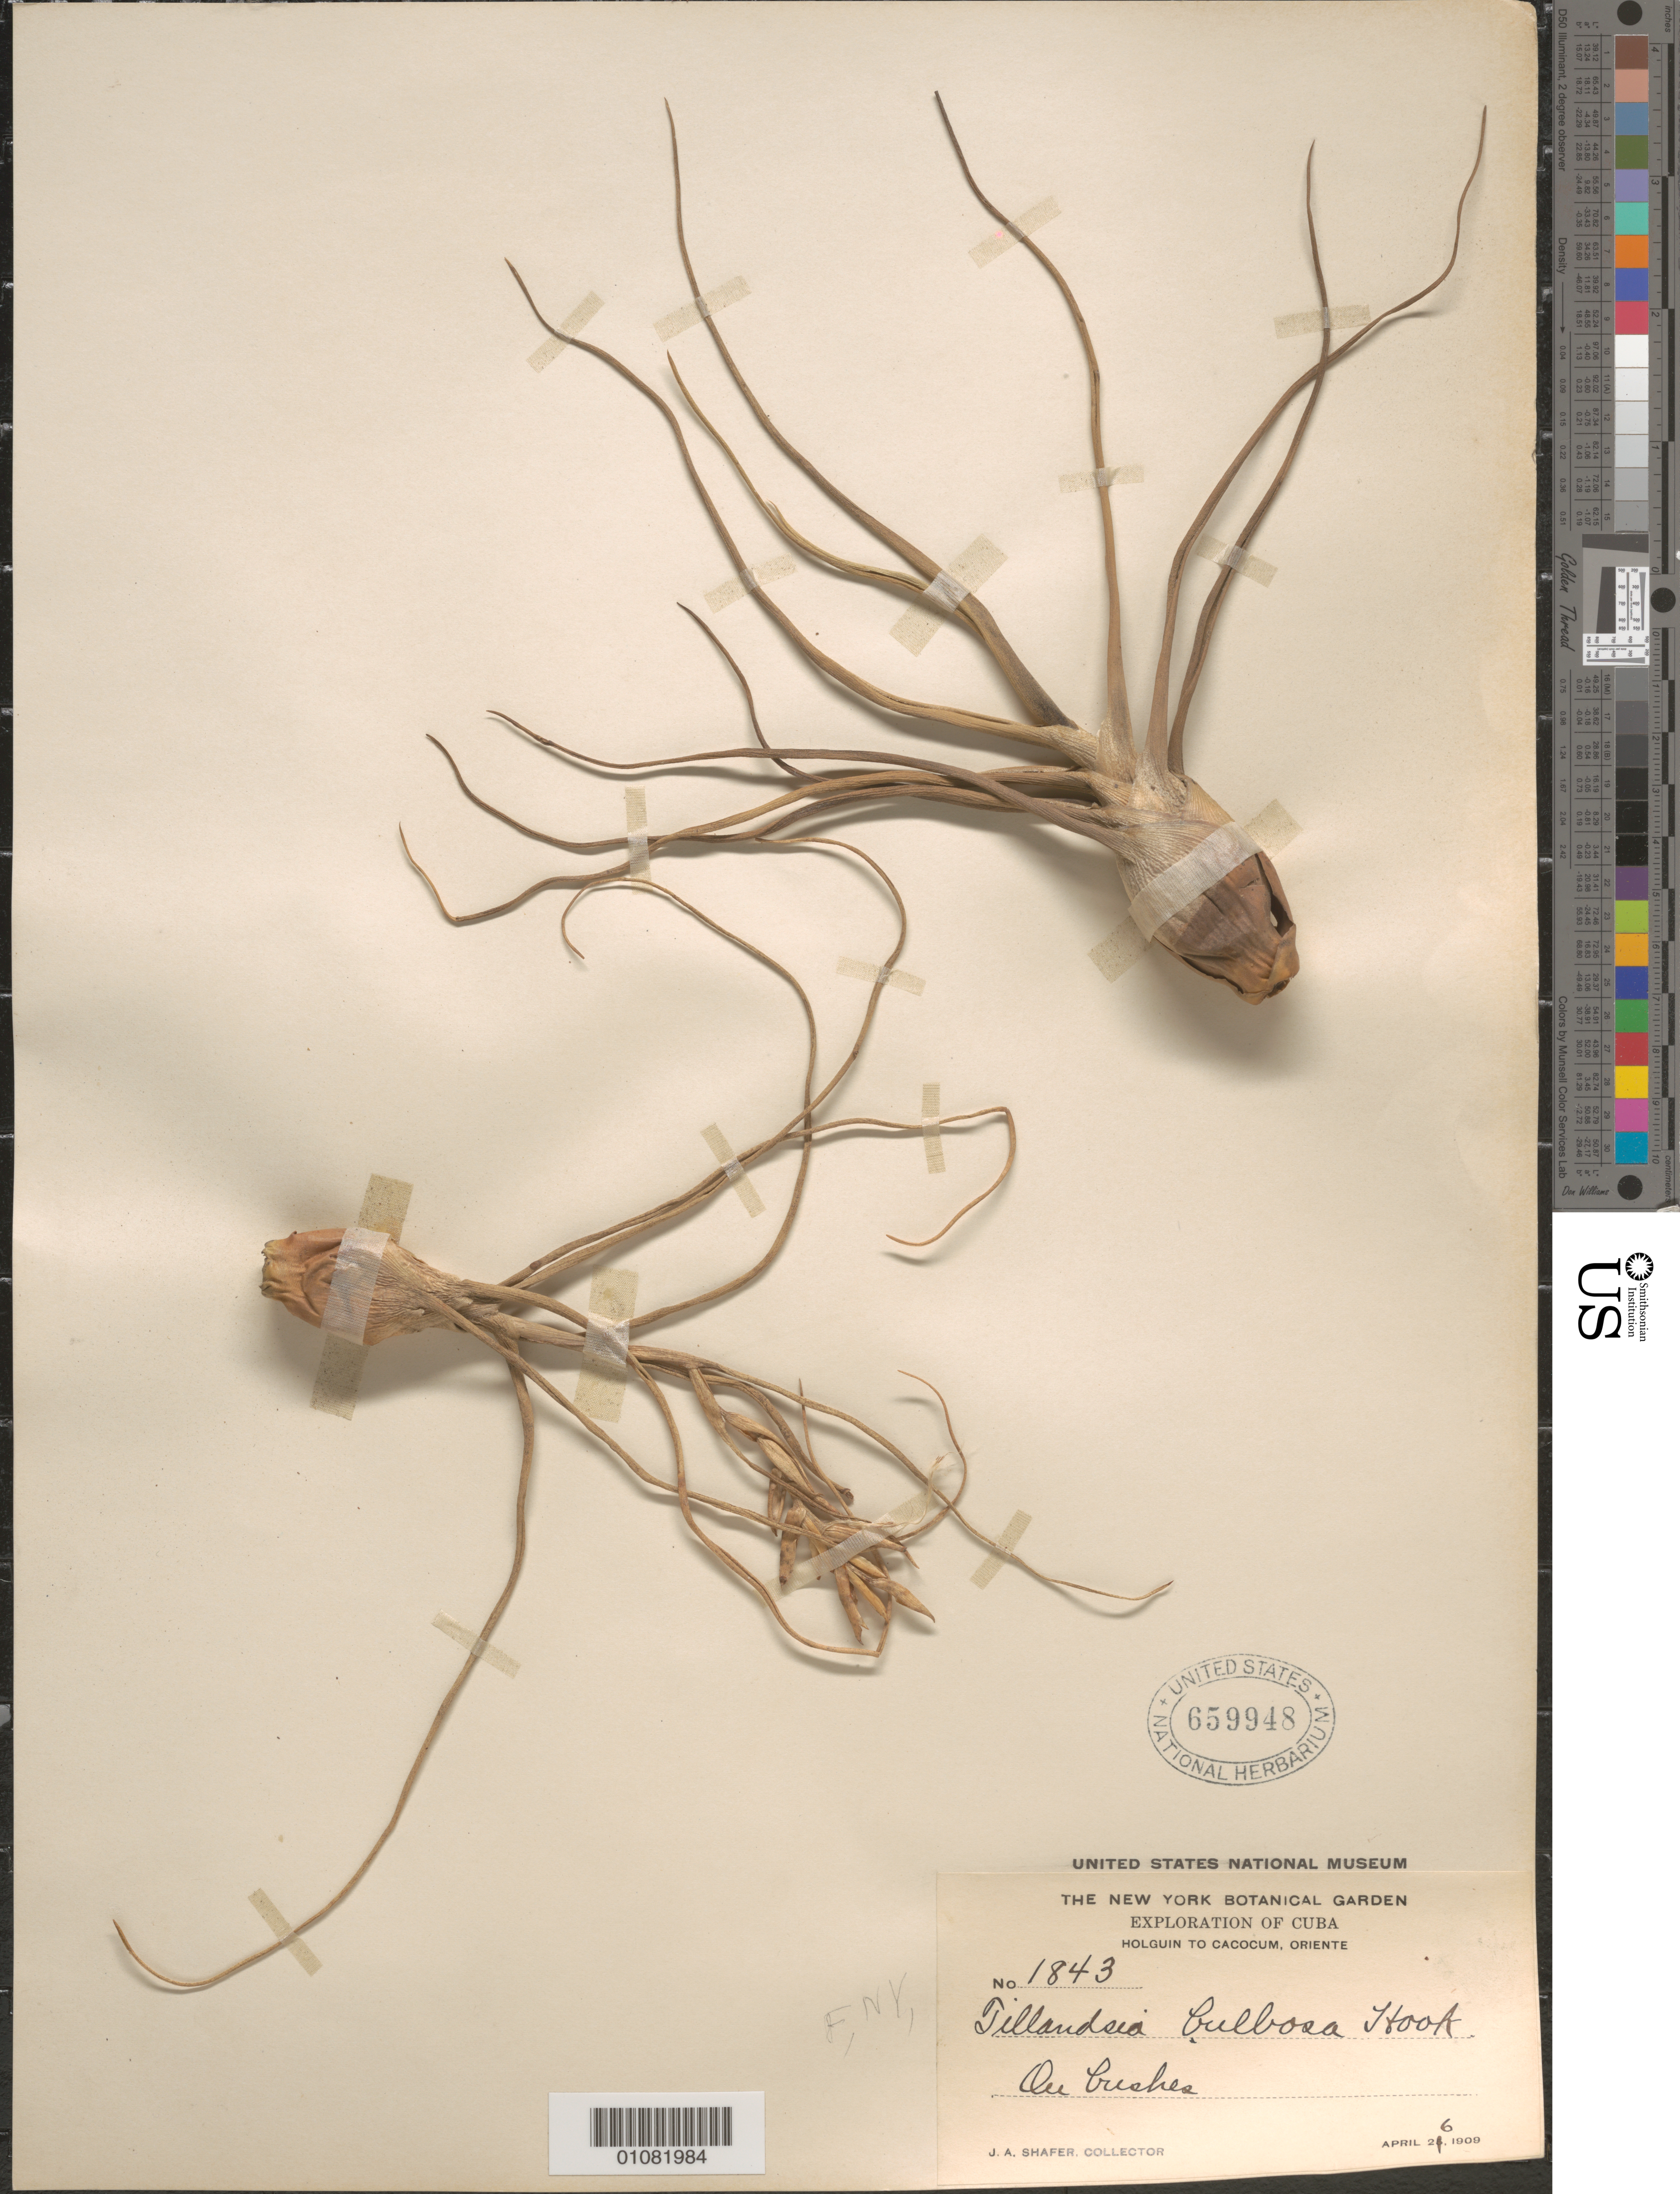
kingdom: Plantae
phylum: Tracheophyta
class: Liliopsida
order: Poales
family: Bromeliaceae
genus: Tillandsia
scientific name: Tillandsia bulbosa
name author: Hook.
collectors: J. A. Shafer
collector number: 1843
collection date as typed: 26 Apr 1909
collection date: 1909-04-26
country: Cuba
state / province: Holguín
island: Cuba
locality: Holguin to Cacocum, Oriente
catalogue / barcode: US 659948